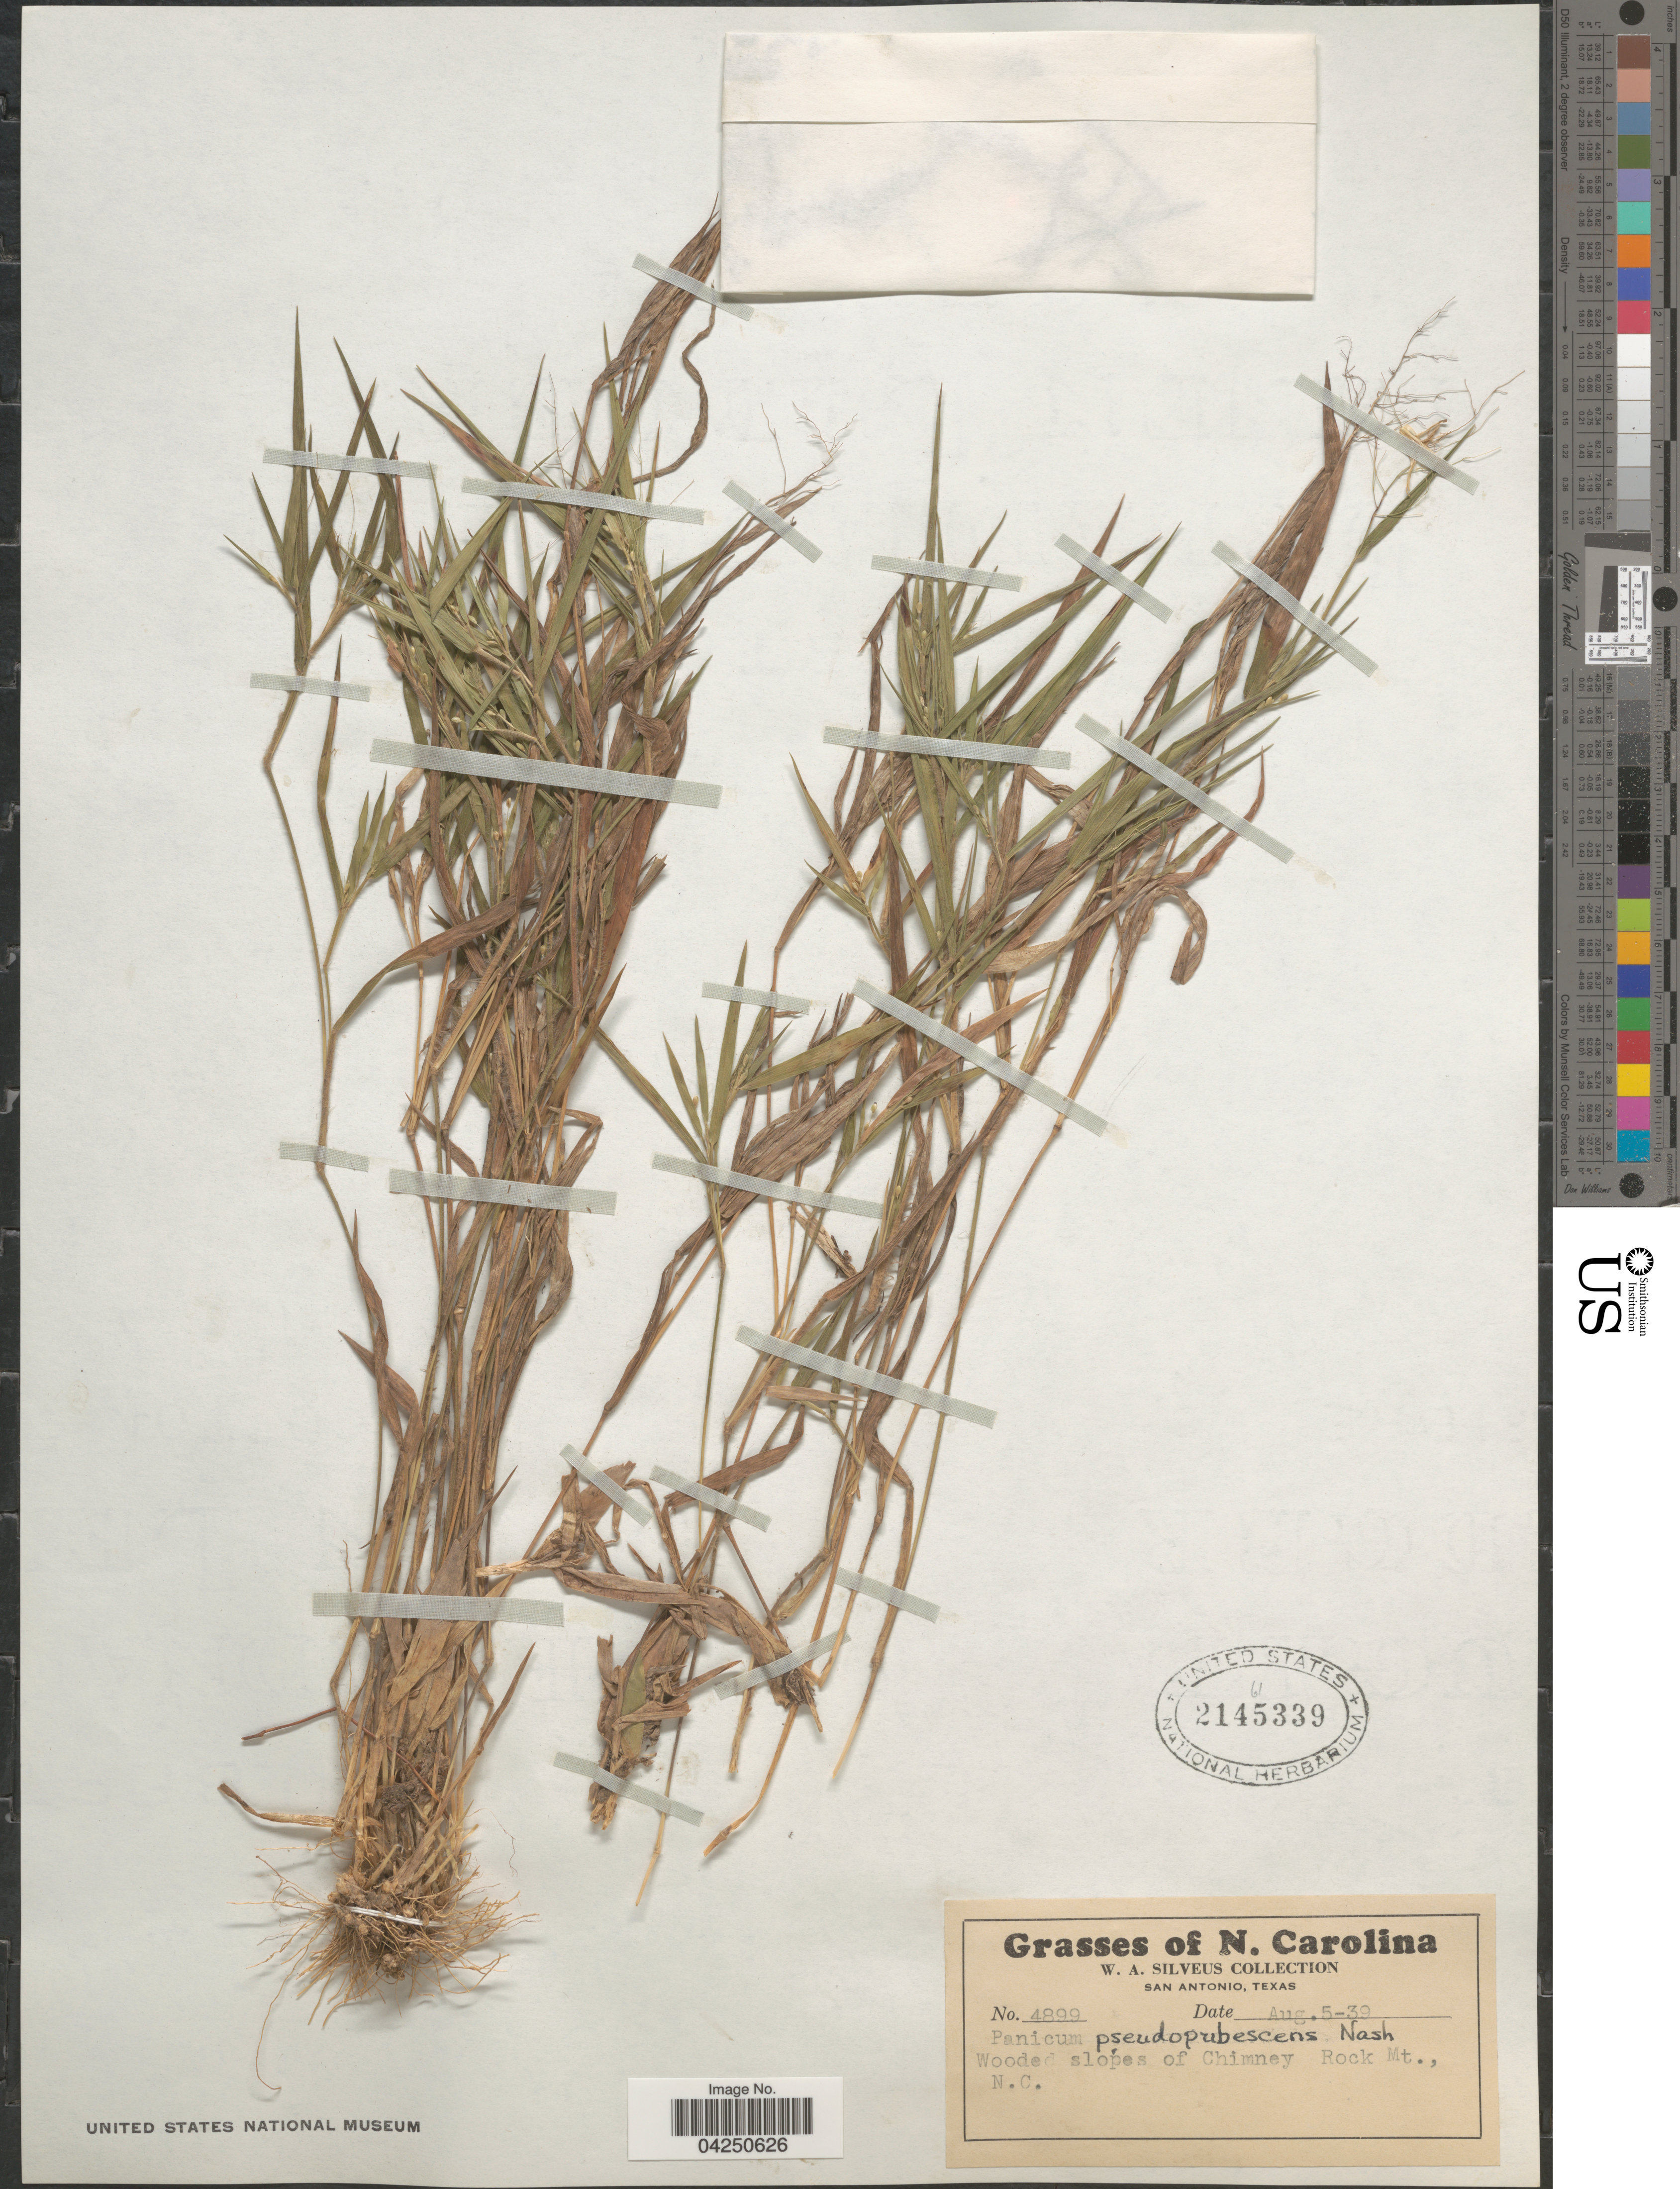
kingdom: Plantae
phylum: Tracheophyta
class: Liliopsida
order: Poales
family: Poaceae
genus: Dichanthelium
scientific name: Dichanthelium acuminatum var. acuminatum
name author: (Sw.) Gould & C.A. Clark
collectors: W. Silveus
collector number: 4899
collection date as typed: Transcribed d/m/y: 5/8/39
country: United States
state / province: North Carolina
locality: Wooded slopes of Chimney Rock Mt.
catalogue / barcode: US 2145339